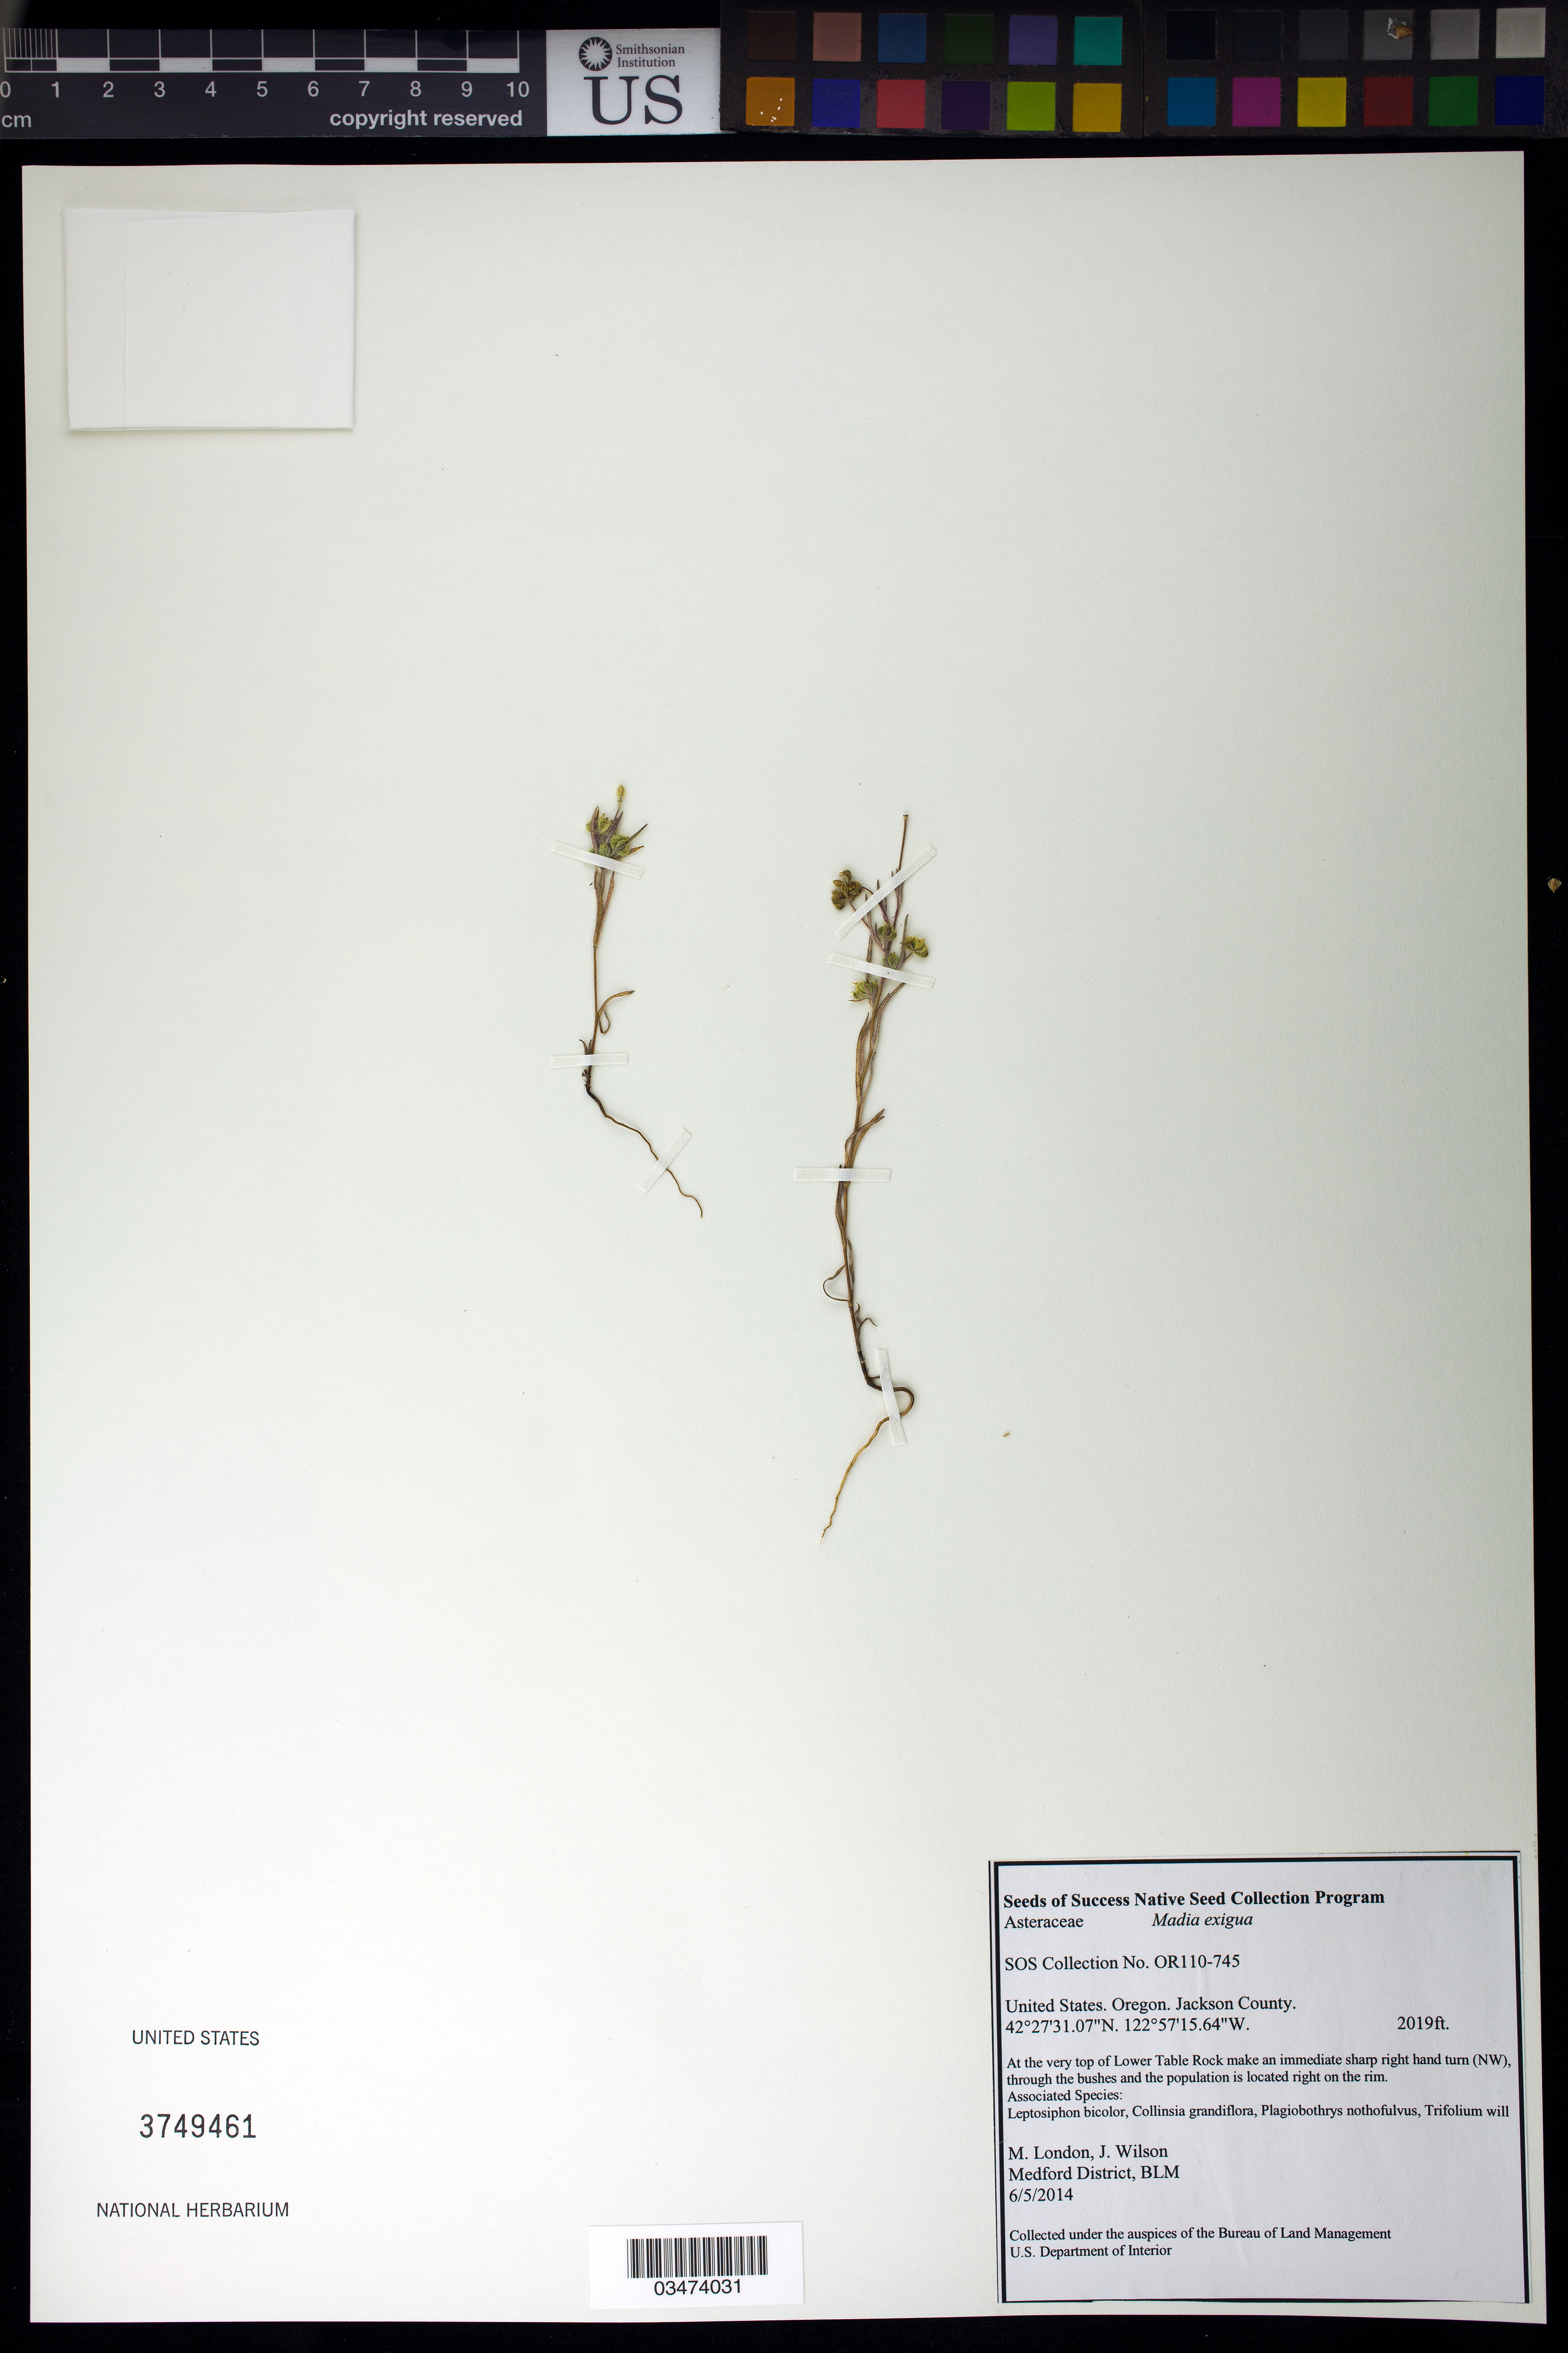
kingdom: Plantae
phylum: Tracheophyta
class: Magnoliopsida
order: Asterales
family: Asteraceae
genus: Madia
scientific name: Madia exigua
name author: (Sm.) A. Gray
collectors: M. London & J. Wilson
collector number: OR110-745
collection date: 2014-06-05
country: United States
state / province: Oregon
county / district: Jackson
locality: Top of Lower Table Rock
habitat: Associated species:Leptosiphon bicolor, Collinsia grandiflora, Plagiobothrys nothofulvus,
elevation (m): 615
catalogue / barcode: US 3749461